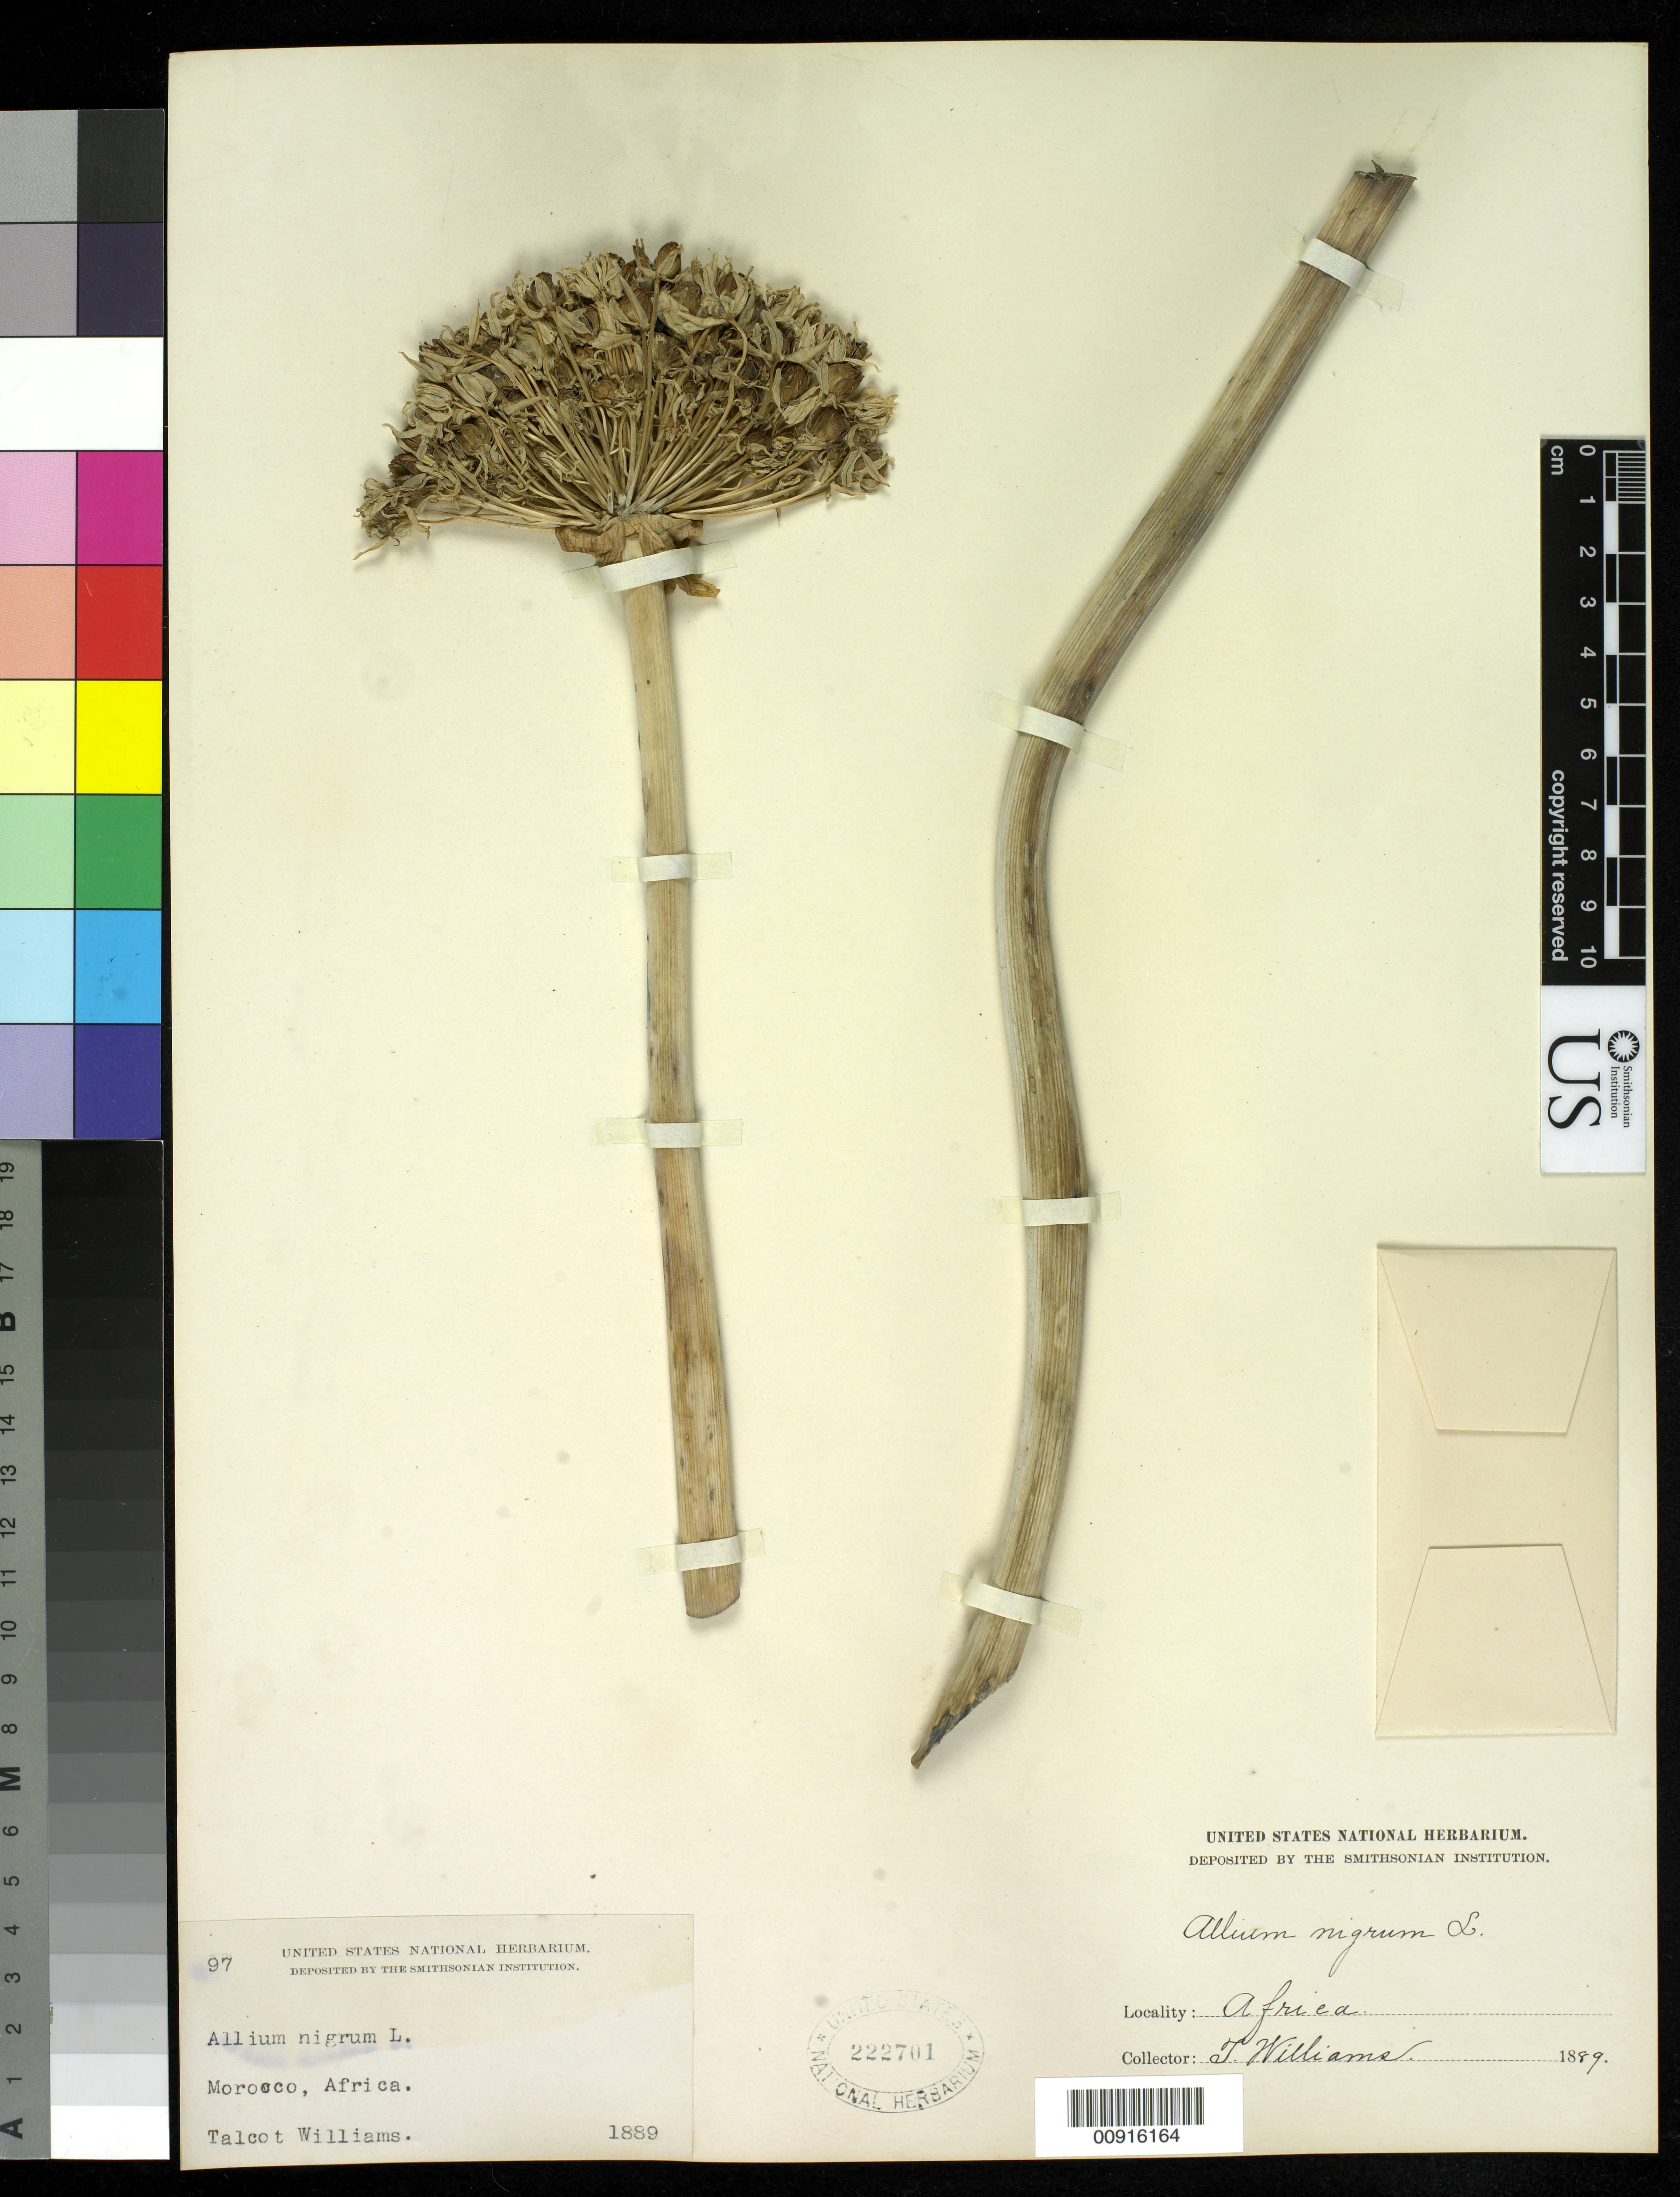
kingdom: Plantae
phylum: Tracheophyta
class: Liliopsida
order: Asparagales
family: Amaryllidaceae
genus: Allium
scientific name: Allium nigrum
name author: L.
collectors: T. Williams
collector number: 97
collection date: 1889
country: Morocco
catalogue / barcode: US 222701